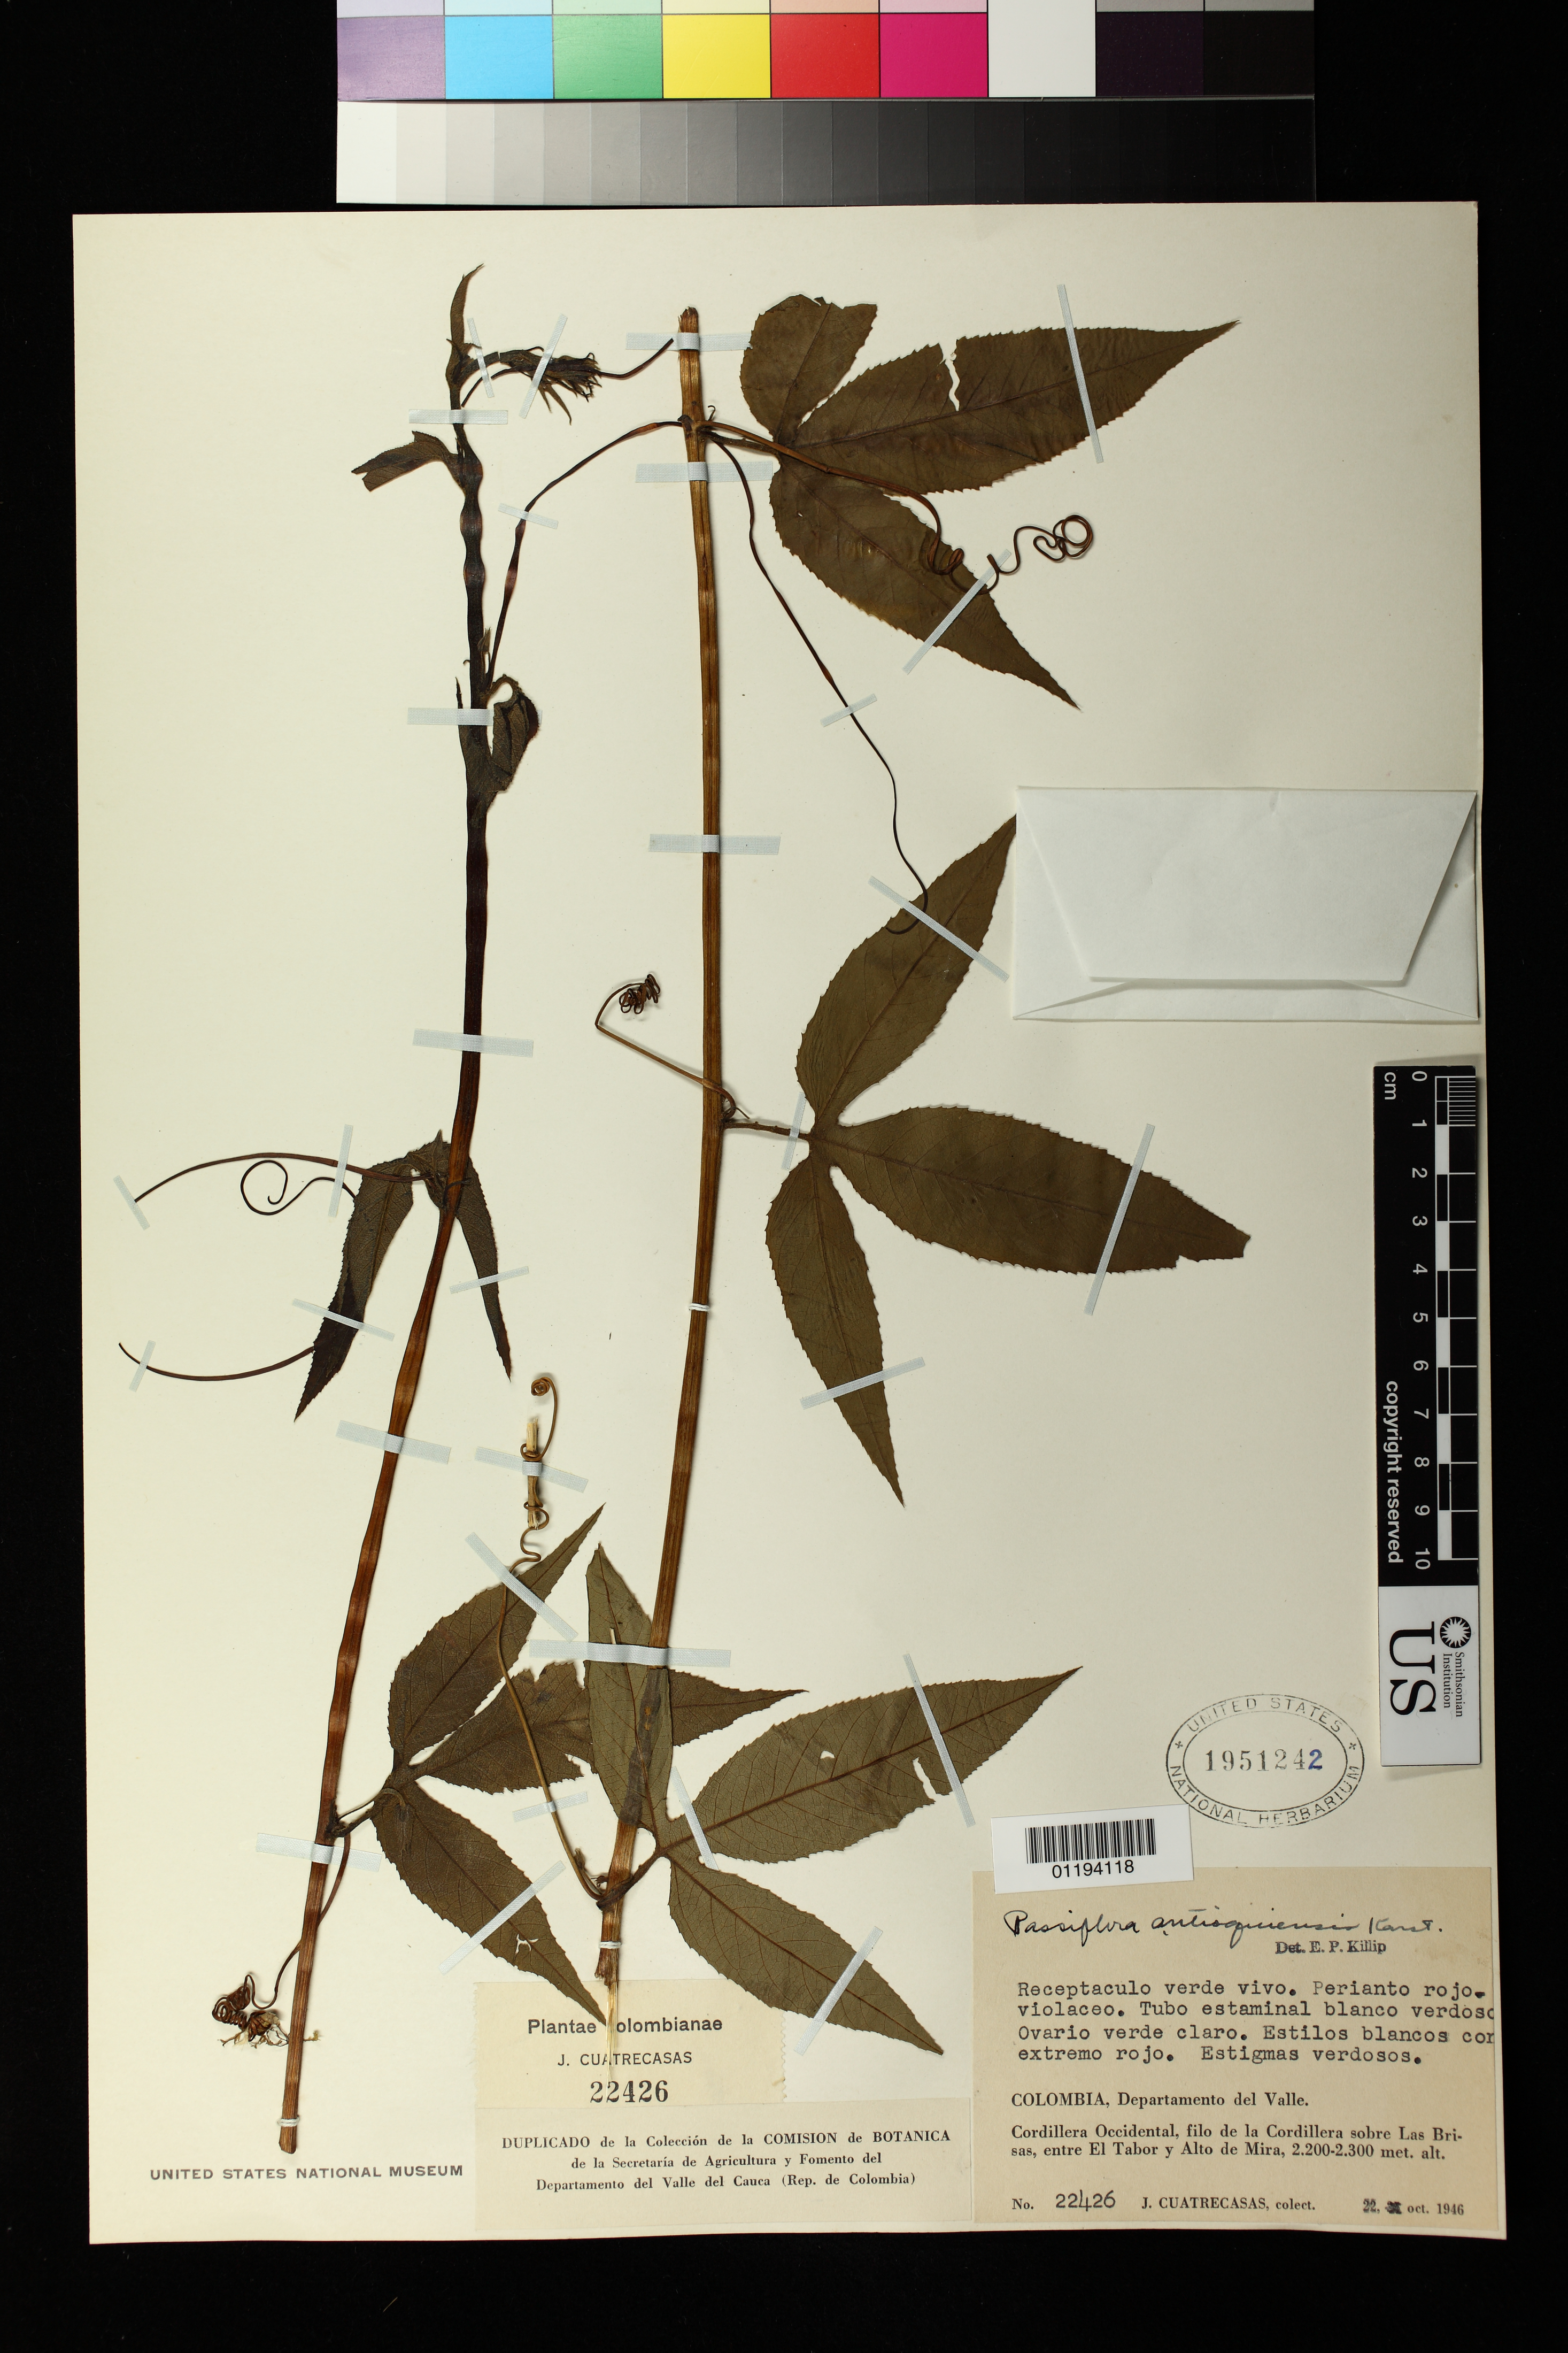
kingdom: Plantae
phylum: Tracheophyta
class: Magnoliopsida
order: Malpighiales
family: Passifloraceae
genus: Passiflora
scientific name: Passiflora antioquiensis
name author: H. Karst.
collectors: J. Cuatrecasas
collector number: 22426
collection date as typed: Oct 22 1946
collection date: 1946-10-22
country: Colombia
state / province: Valle del Cauca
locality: Cordillera Occidental, filo de la Cordillera sobre Las Brisas, entre El Tabor y Alto de Mira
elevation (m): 2200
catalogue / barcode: US 1951242